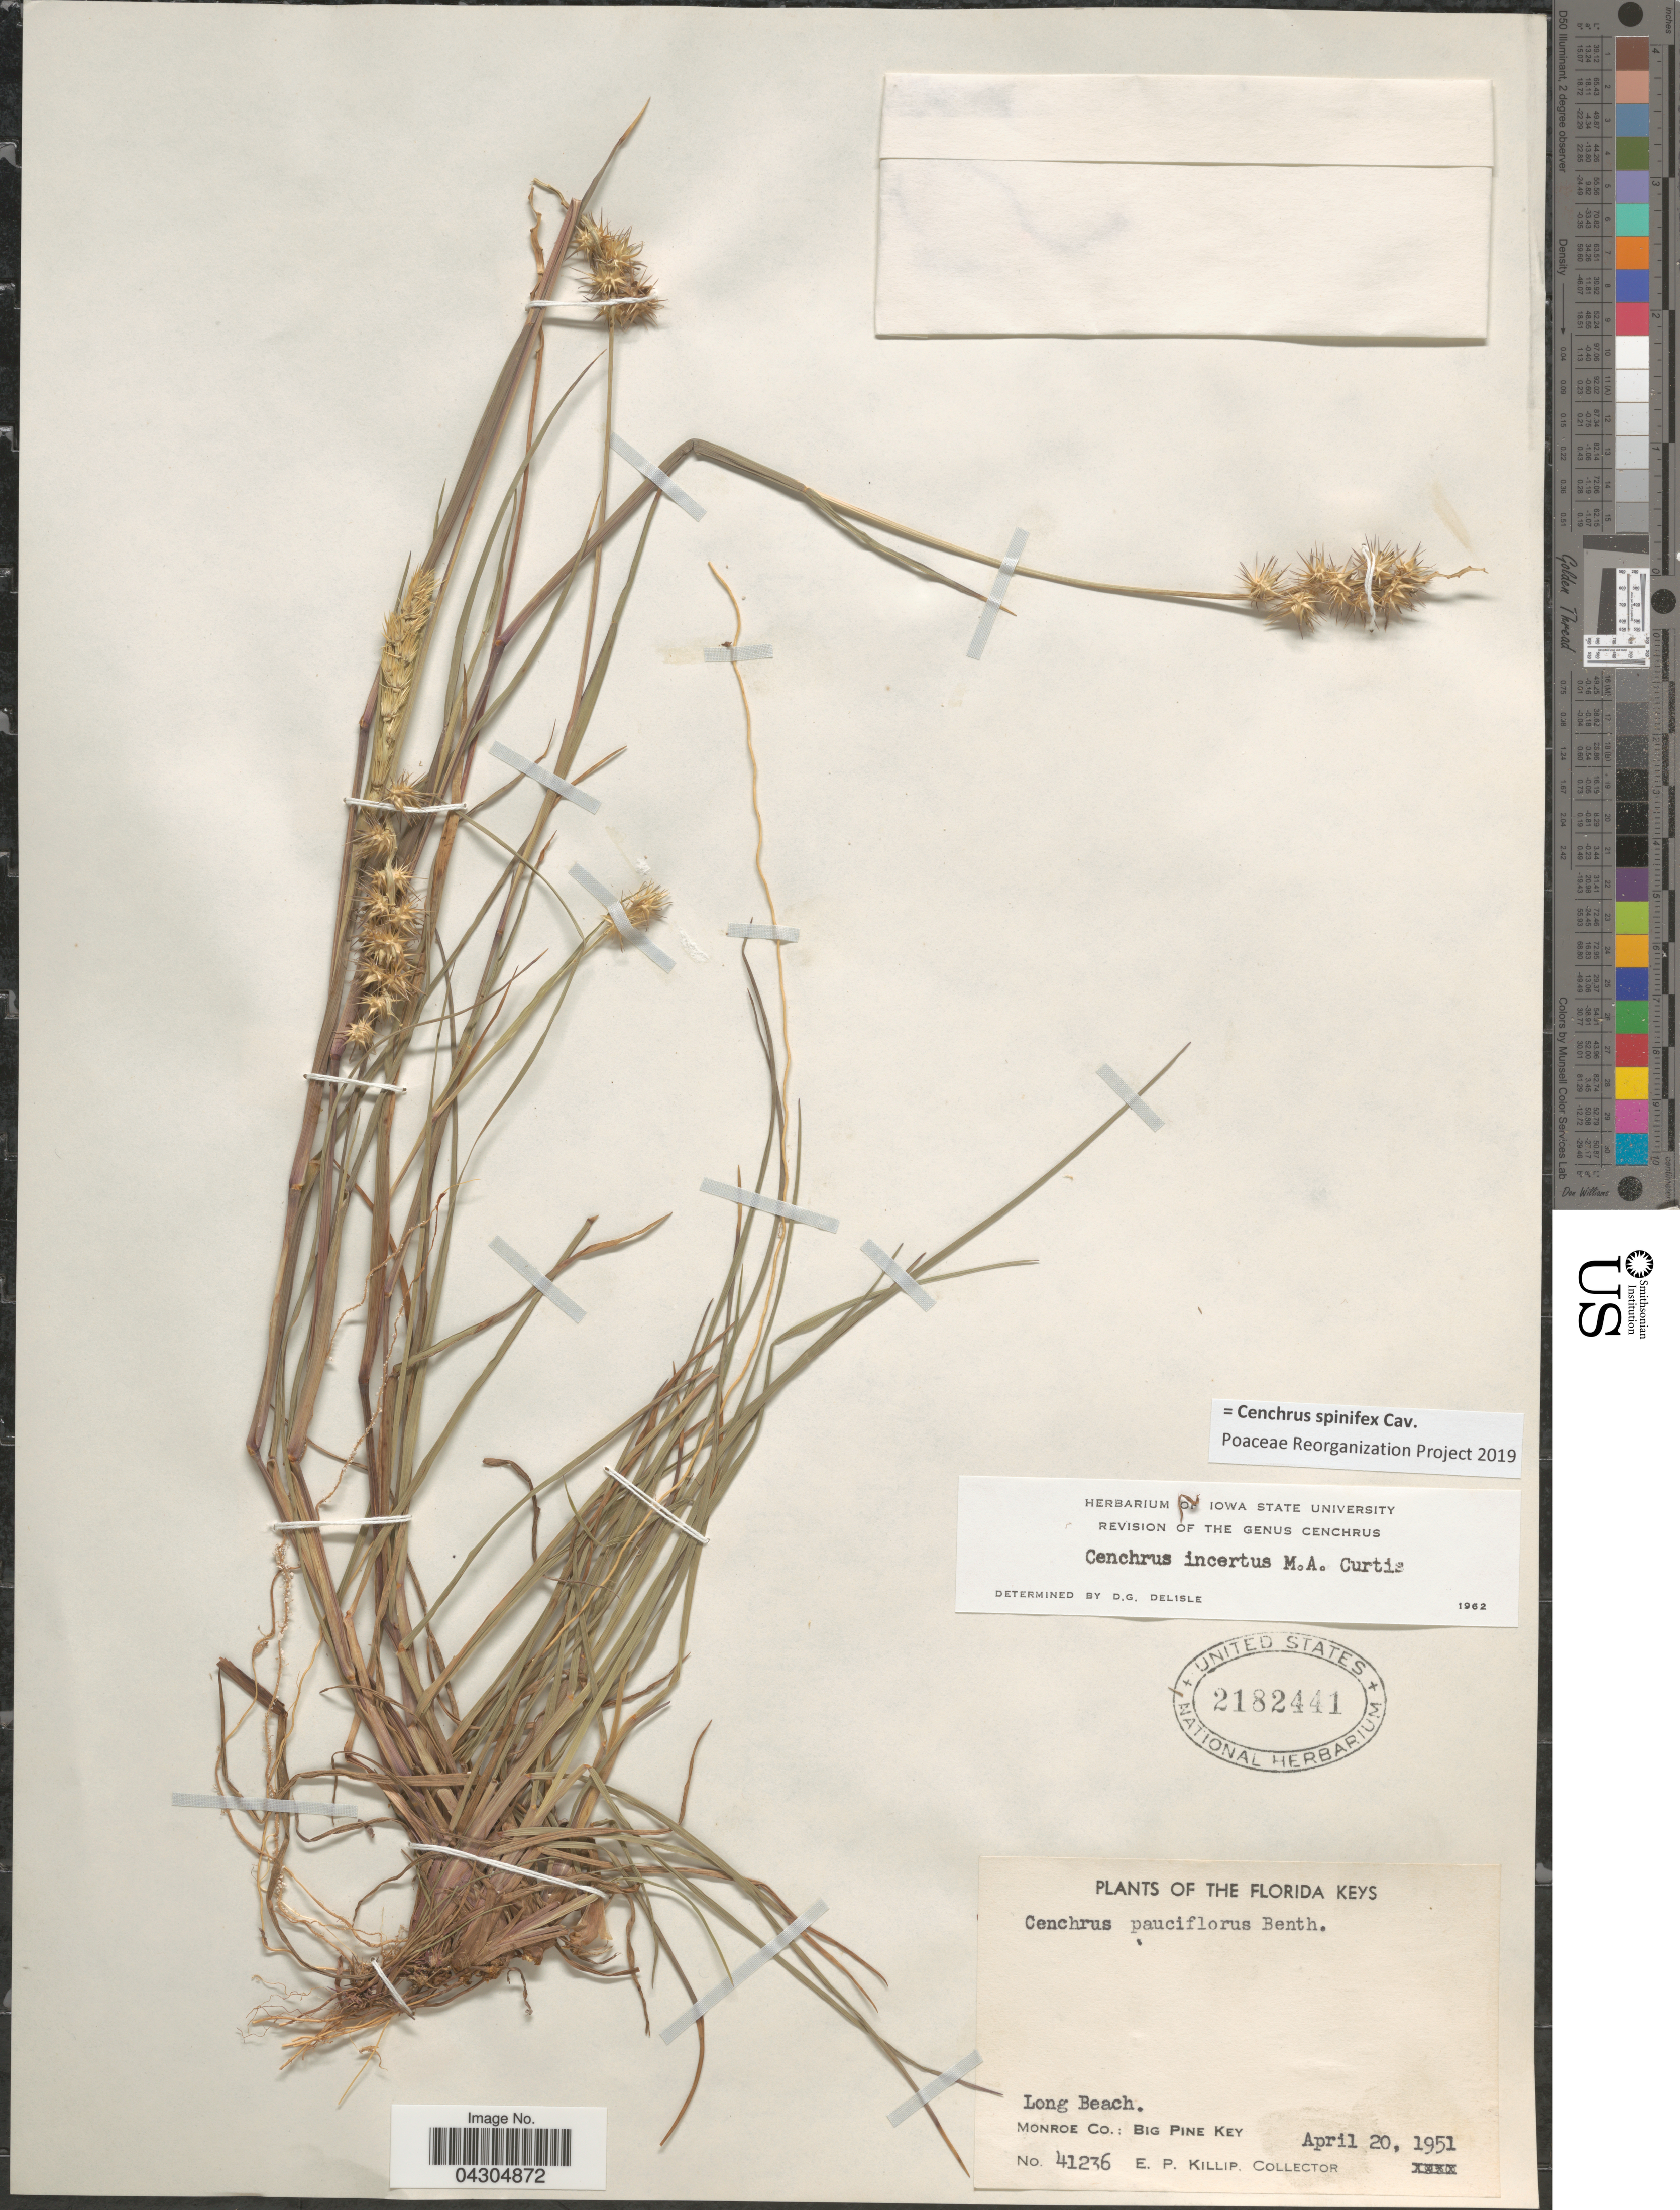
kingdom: Plantae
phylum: Tracheophyta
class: Liliopsida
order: Poales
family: Poaceae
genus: Cenchrus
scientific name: Cenchrus spinifex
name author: Cav.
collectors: E. P. Killip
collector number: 41236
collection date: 1951-04-20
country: United States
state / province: Florida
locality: The Florida Keys. Long Beach. Monroe Co.: Big Pine Key.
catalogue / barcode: US 2182441